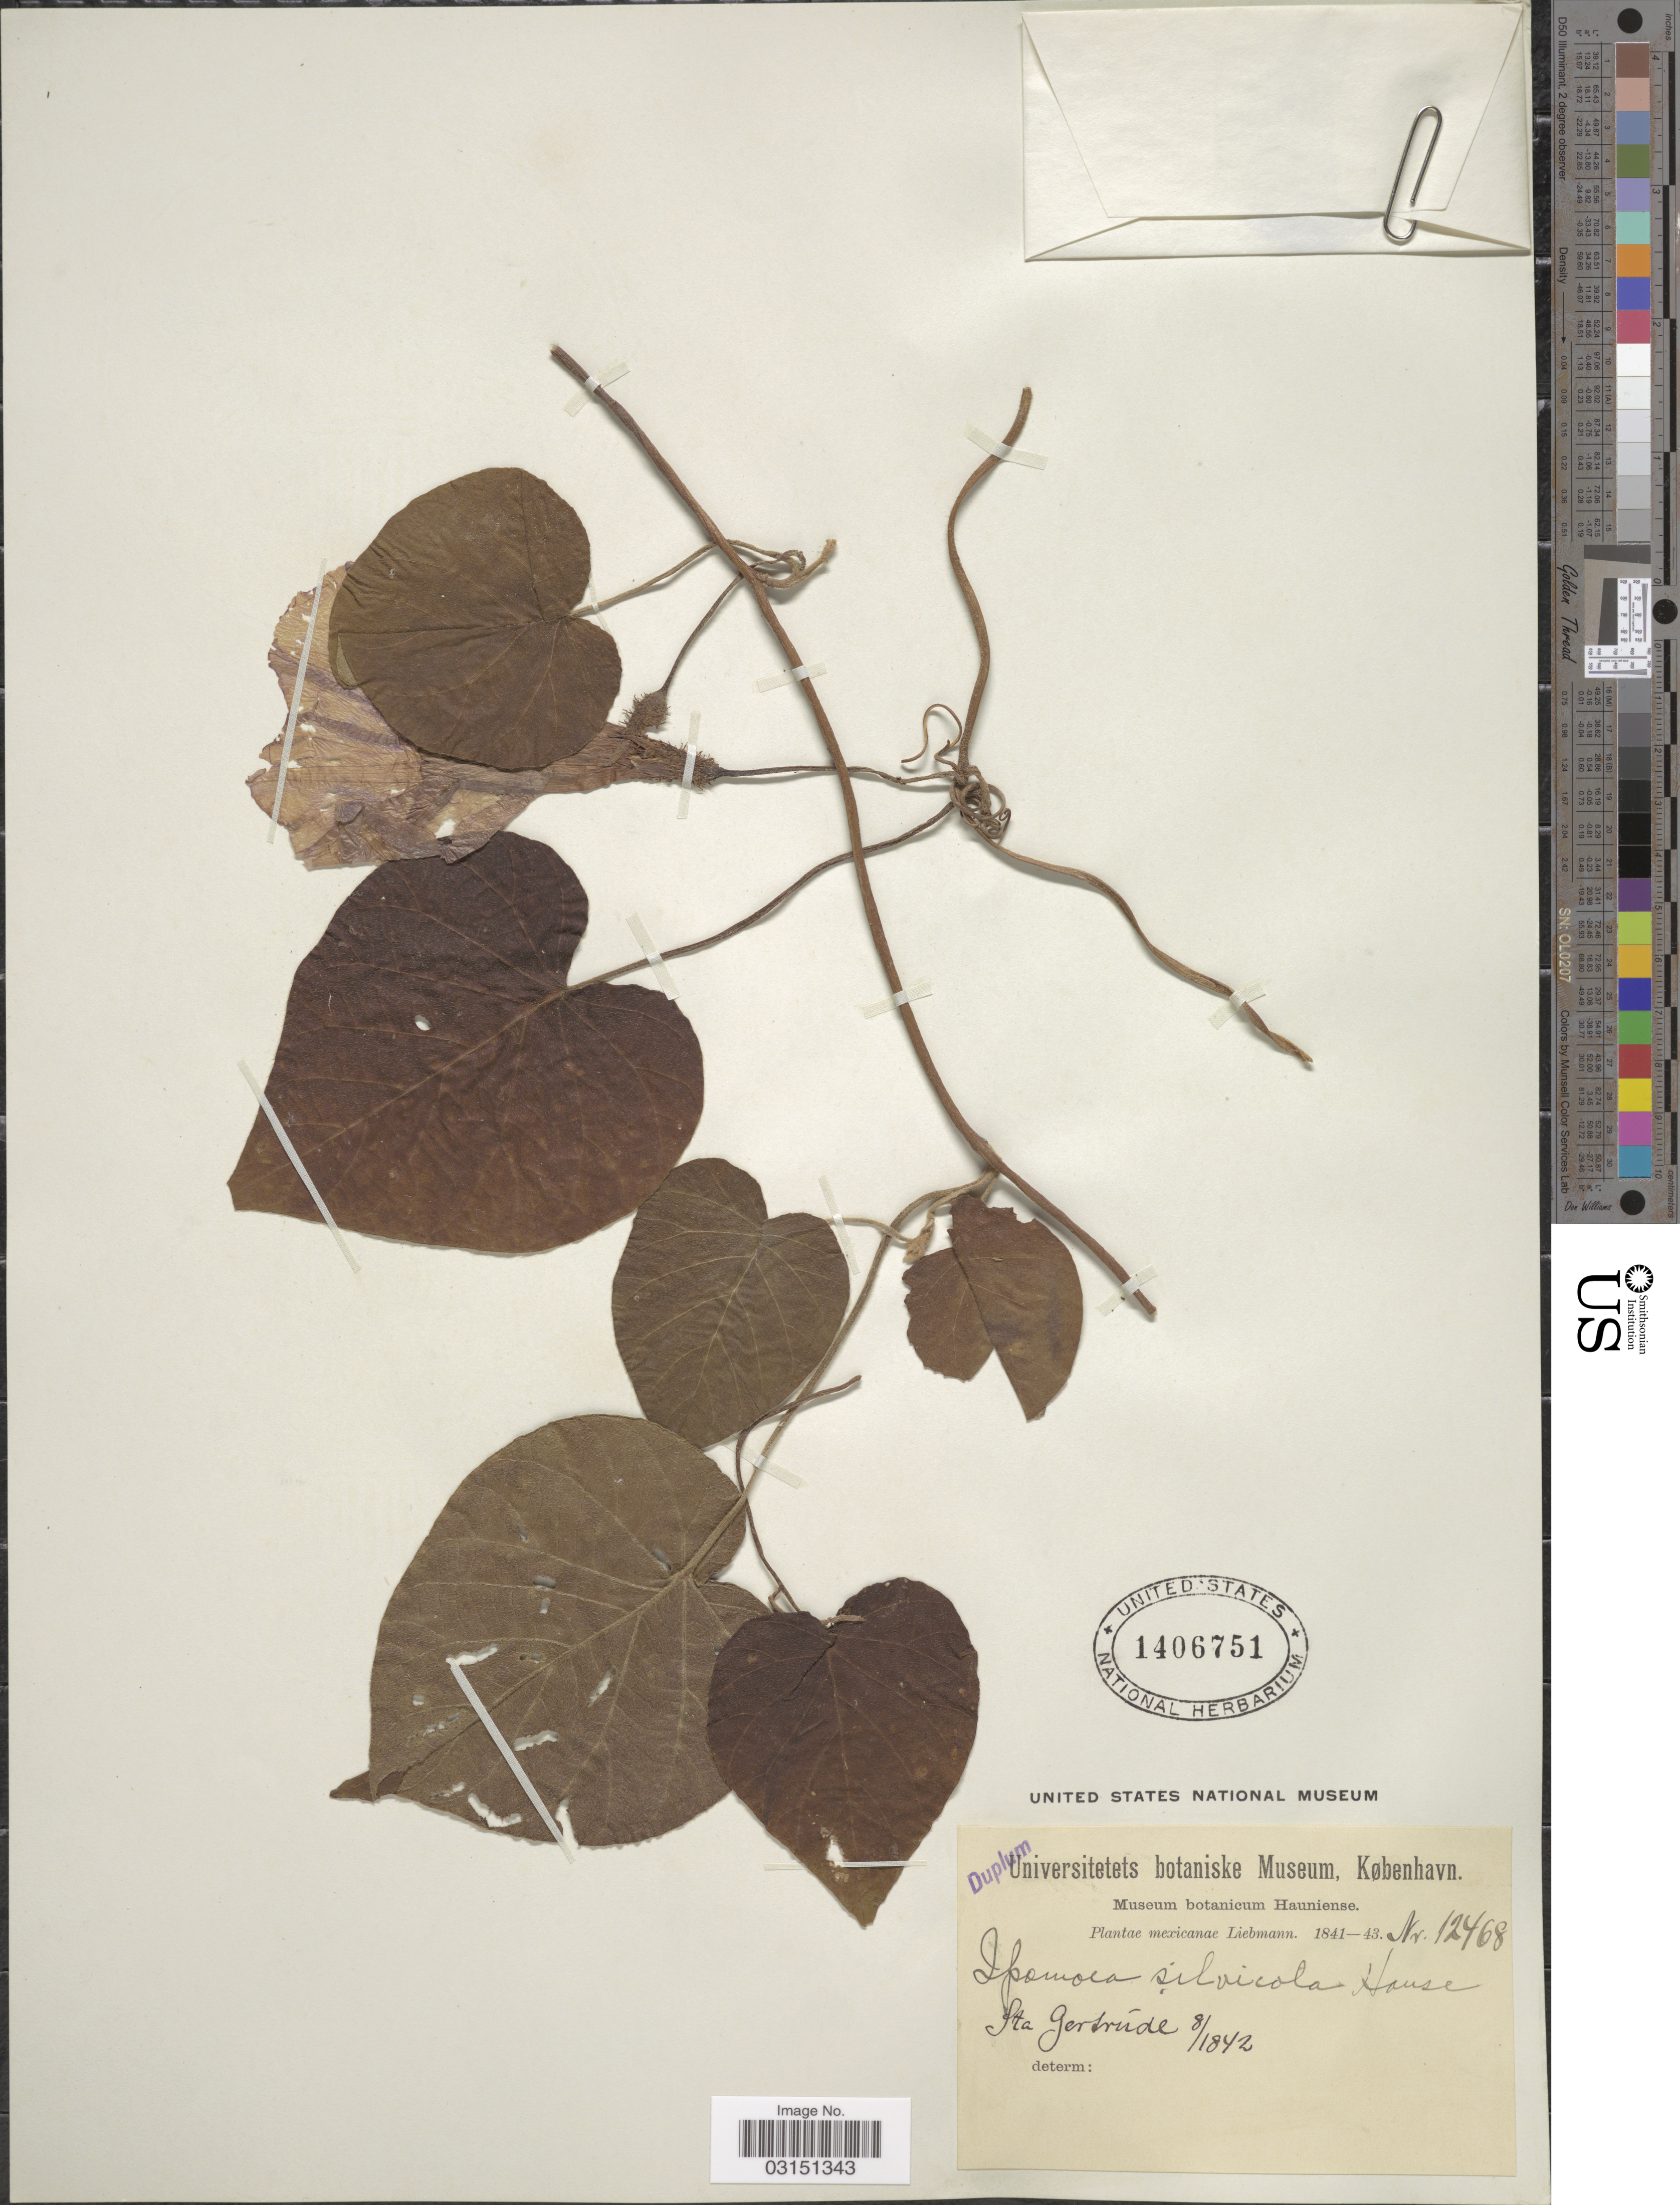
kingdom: Plantae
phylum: Tracheophyta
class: Magnoliopsida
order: Solanales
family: Convolvulaceae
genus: Ipomoea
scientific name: Ipomoea silvicola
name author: House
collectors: Liebmann, --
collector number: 12468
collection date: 1842-08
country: Mexico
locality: Sta Gertrúde.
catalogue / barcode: US 1406751